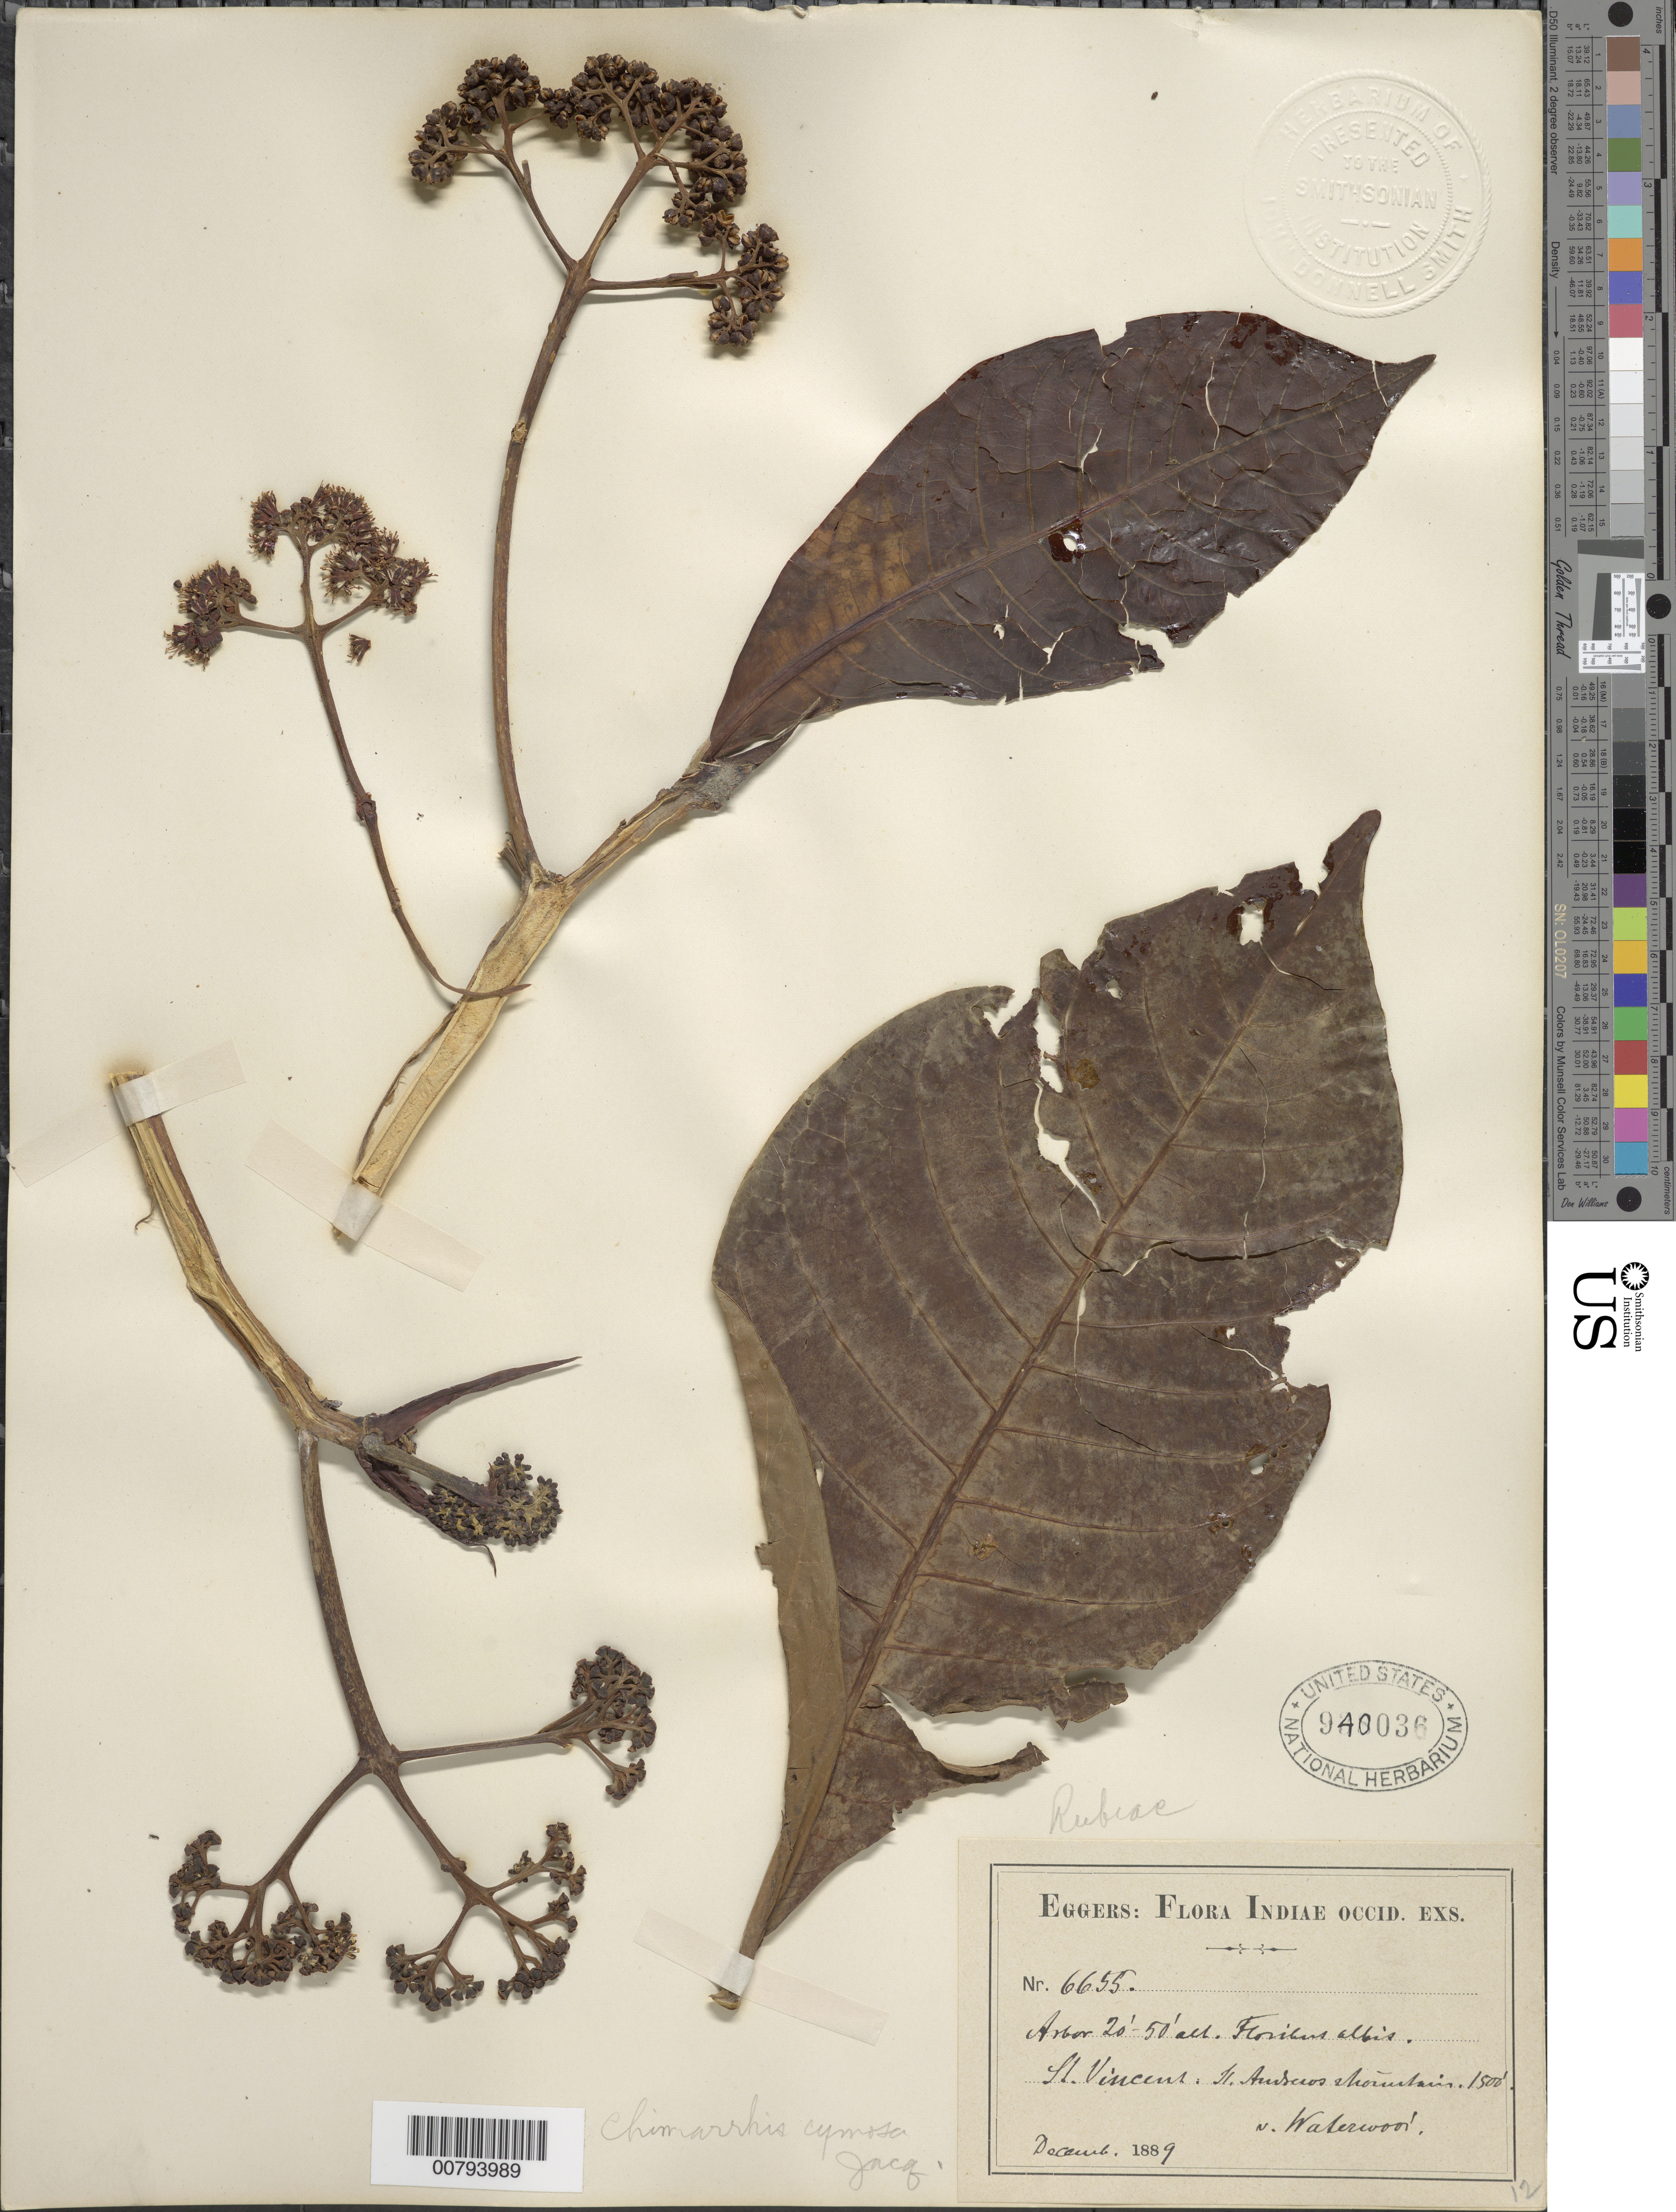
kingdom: Plantae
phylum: Tracheophyta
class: Magnoliopsida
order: Gentianales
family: Rubiaceae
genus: Chimarrhis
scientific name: Chimarrhis cymosa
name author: Jacq.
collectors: N. Waterrwood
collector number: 6655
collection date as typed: Dec 1889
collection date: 1889-12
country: St. Vincent - Grenadines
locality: St. Amscios (sp.?) Mountain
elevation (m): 457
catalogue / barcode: US 940036